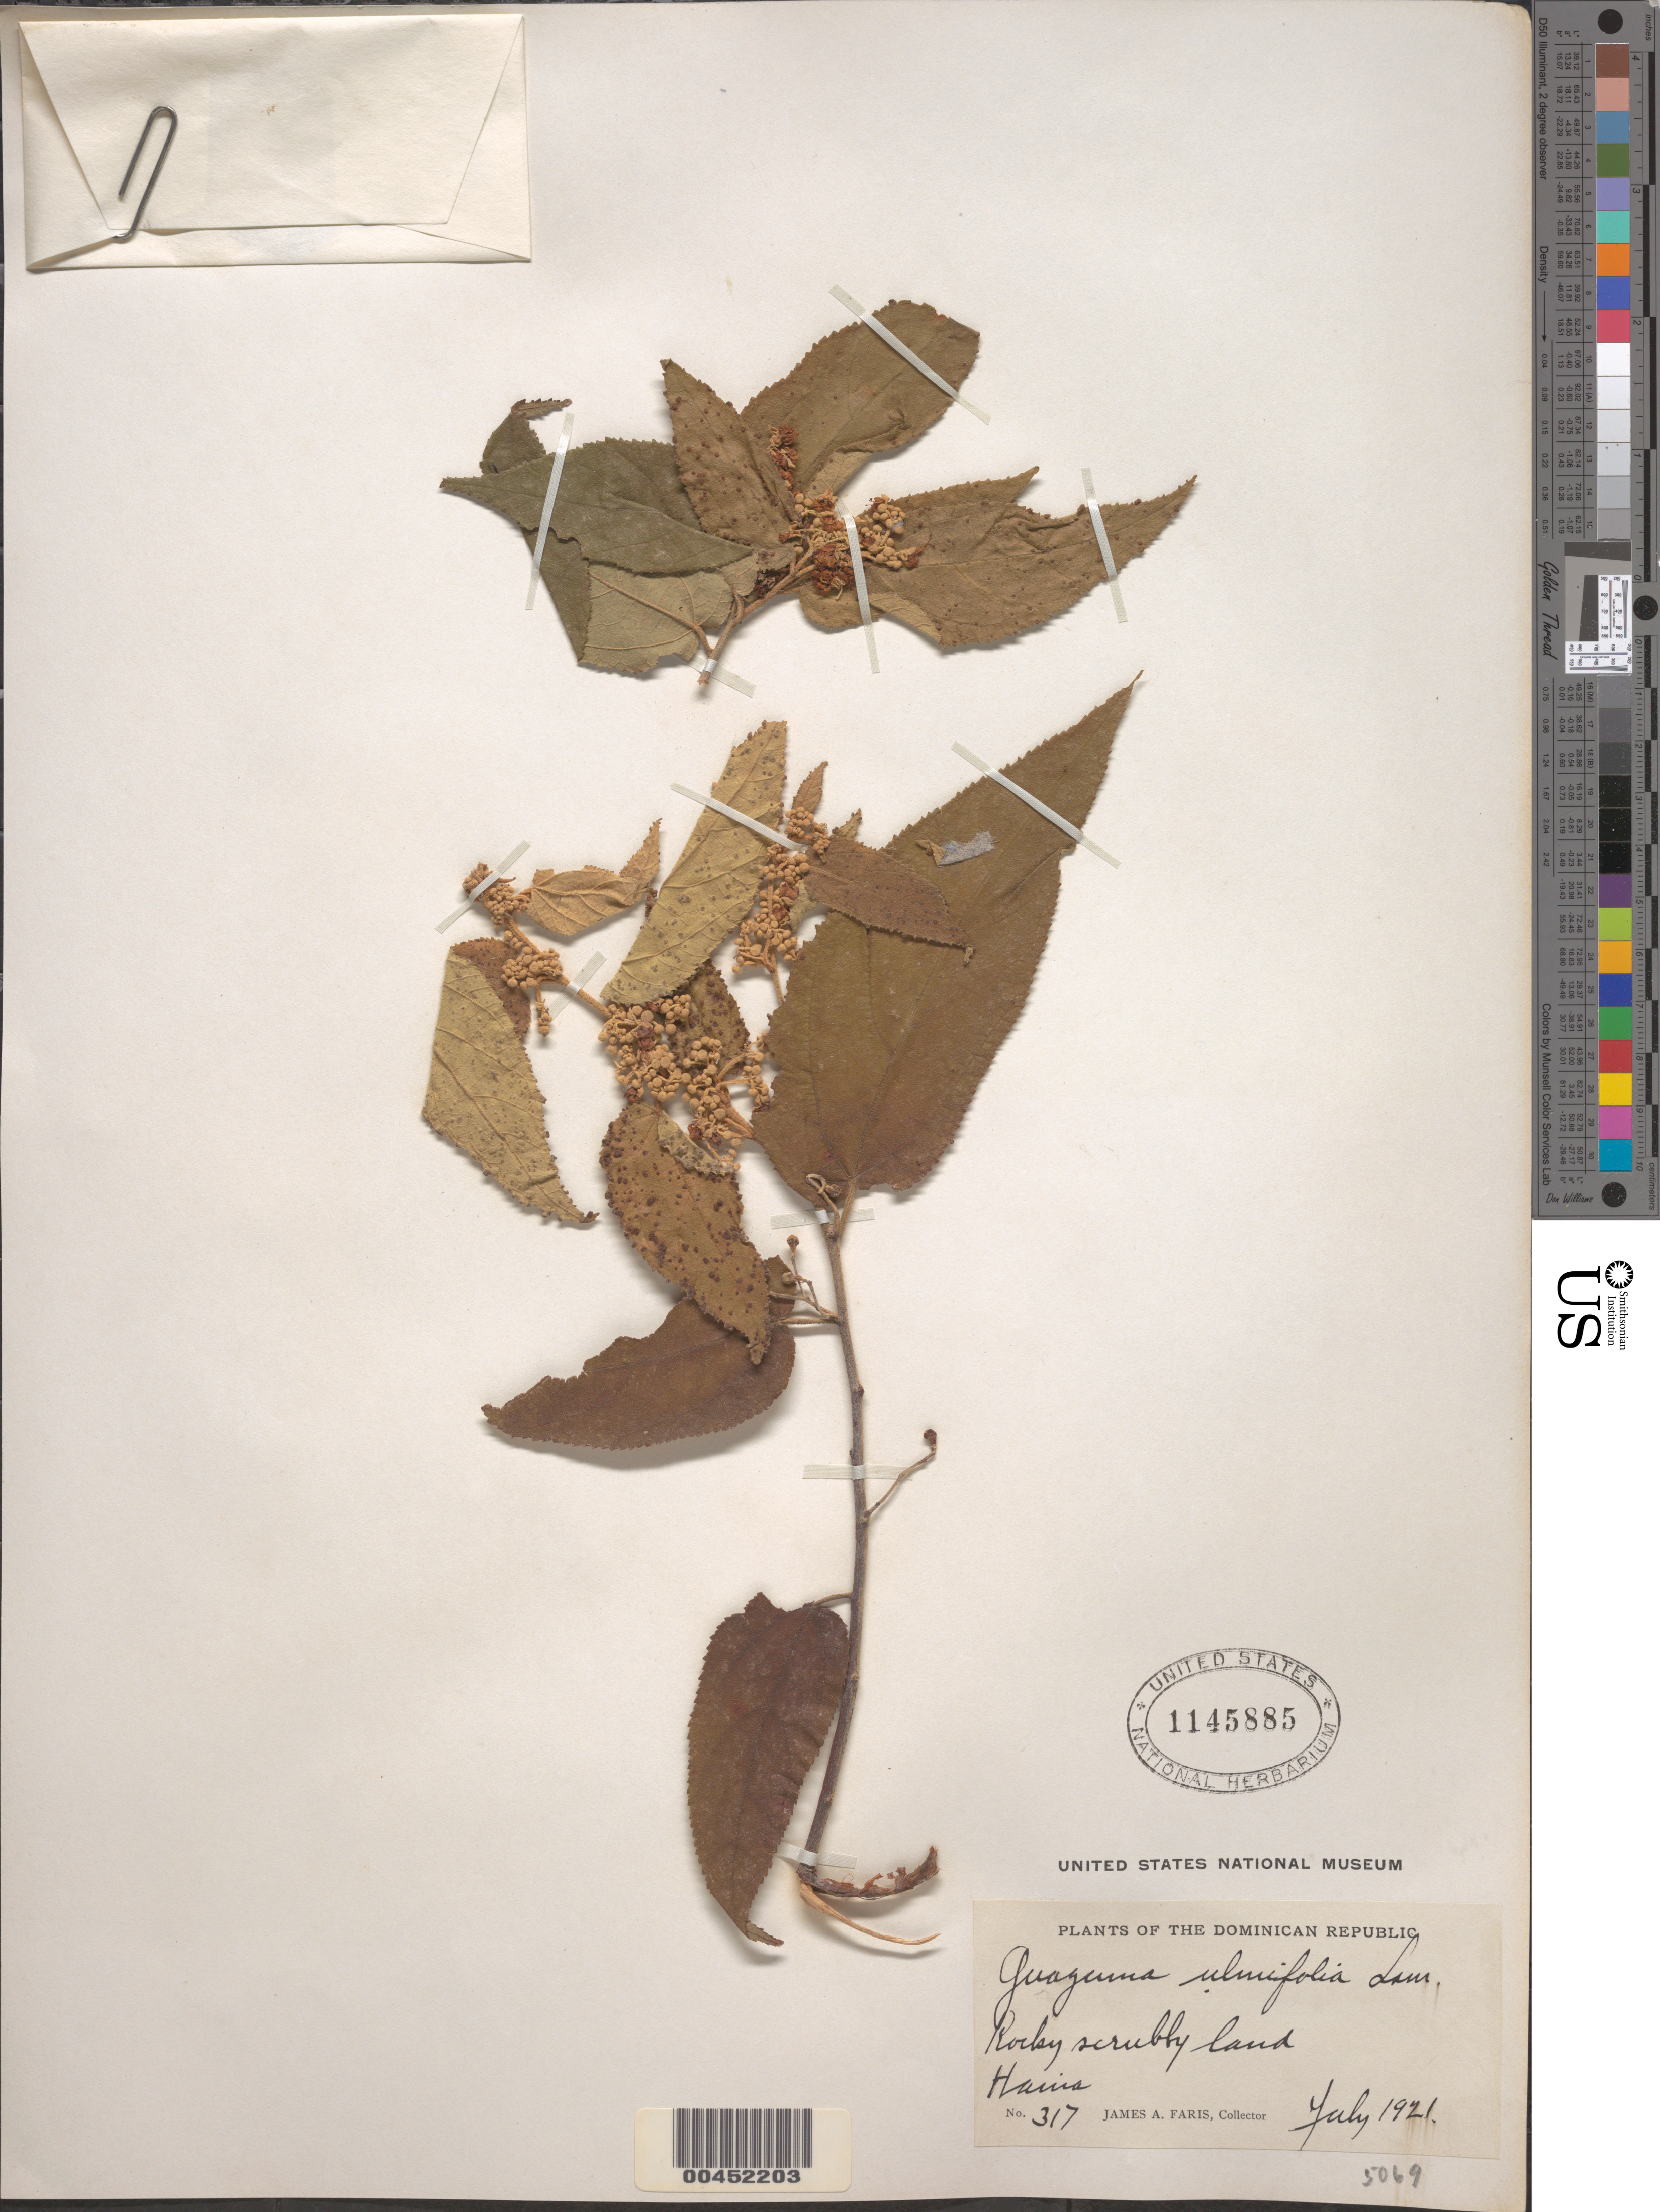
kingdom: Plantae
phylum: Tracheophyta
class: Magnoliopsida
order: Malvales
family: Malvaceae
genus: Guazuma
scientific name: Guazuma ulmifolia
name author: Lam.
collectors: J. Faris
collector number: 317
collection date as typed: Jul 1921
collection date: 1921-07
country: Dominican Republic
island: Hispaniola Island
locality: Haina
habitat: rocky scrubby land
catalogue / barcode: US 1145885